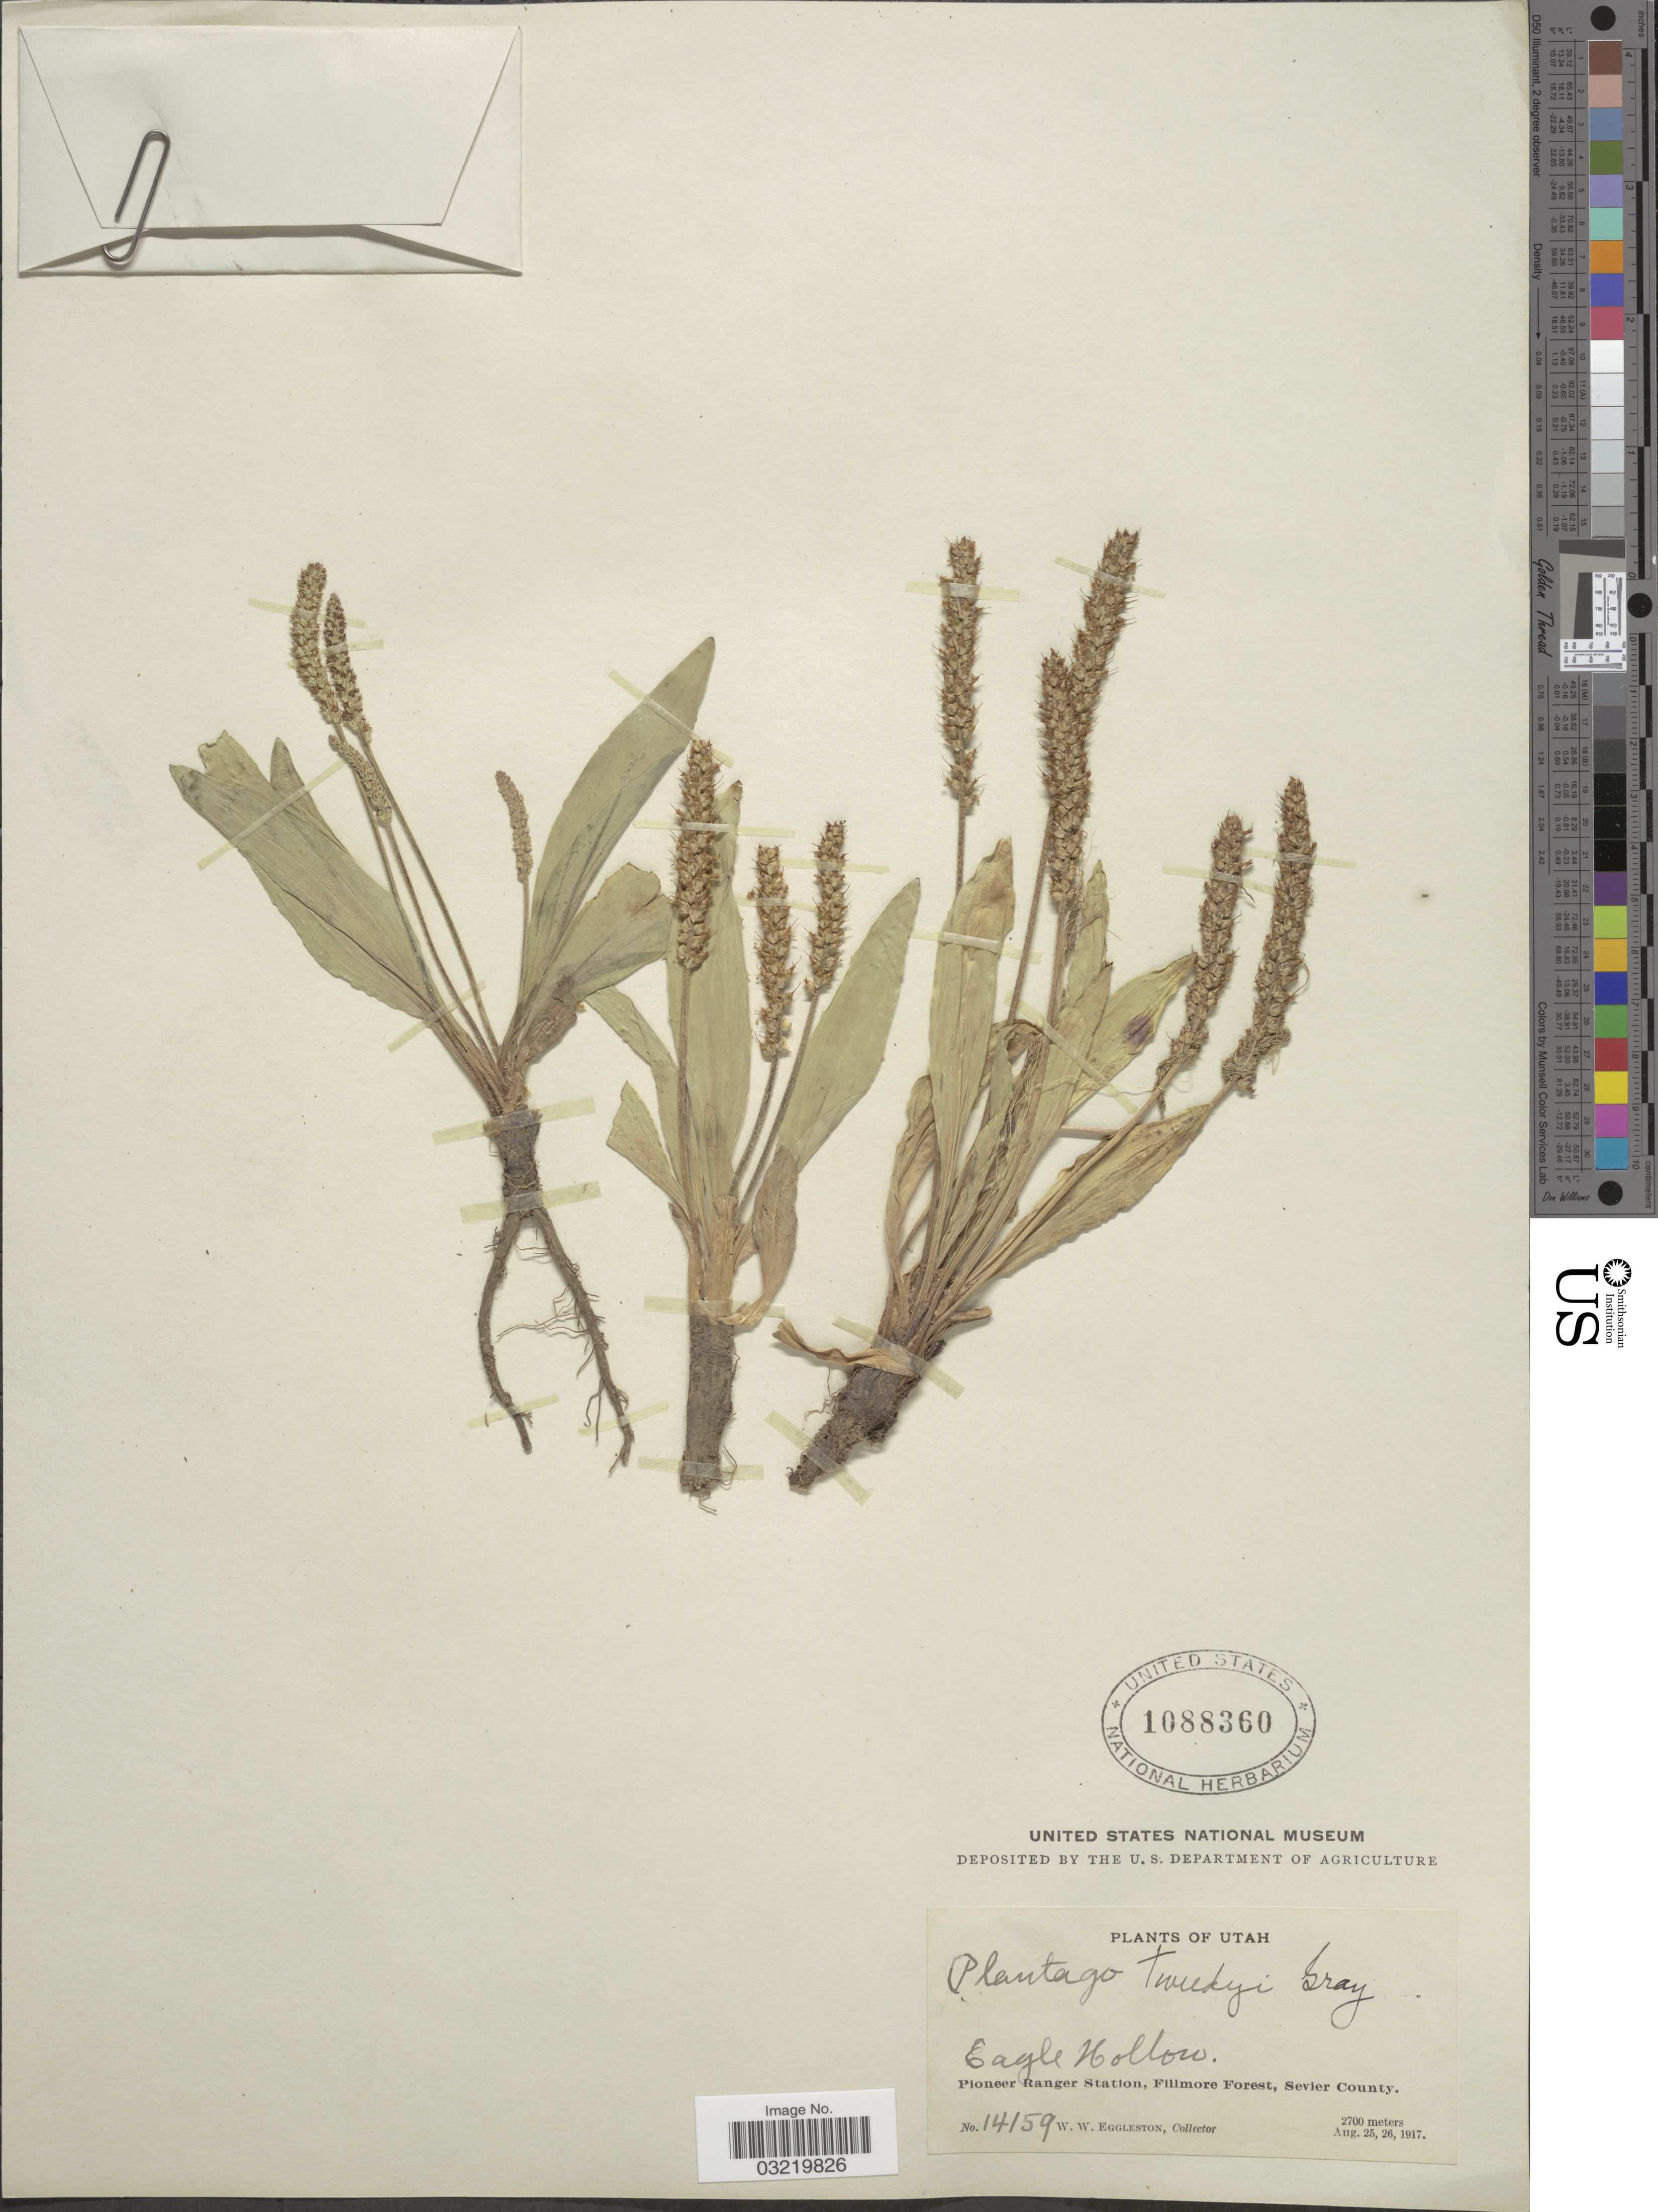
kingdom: Plantae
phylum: Tracheophyta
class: Magnoliopsida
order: Lamiales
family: Plantaginaceae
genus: Plantago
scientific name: Plantago tweedyi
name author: A. Gray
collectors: W. W. Eggleston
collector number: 14159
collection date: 1917-08-25/1917-08-26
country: United States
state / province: Utah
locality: Eagle Holbon. Pioneer Ranger Station, Filimore Forest, Sevier County.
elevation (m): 2700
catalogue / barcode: US 1088360